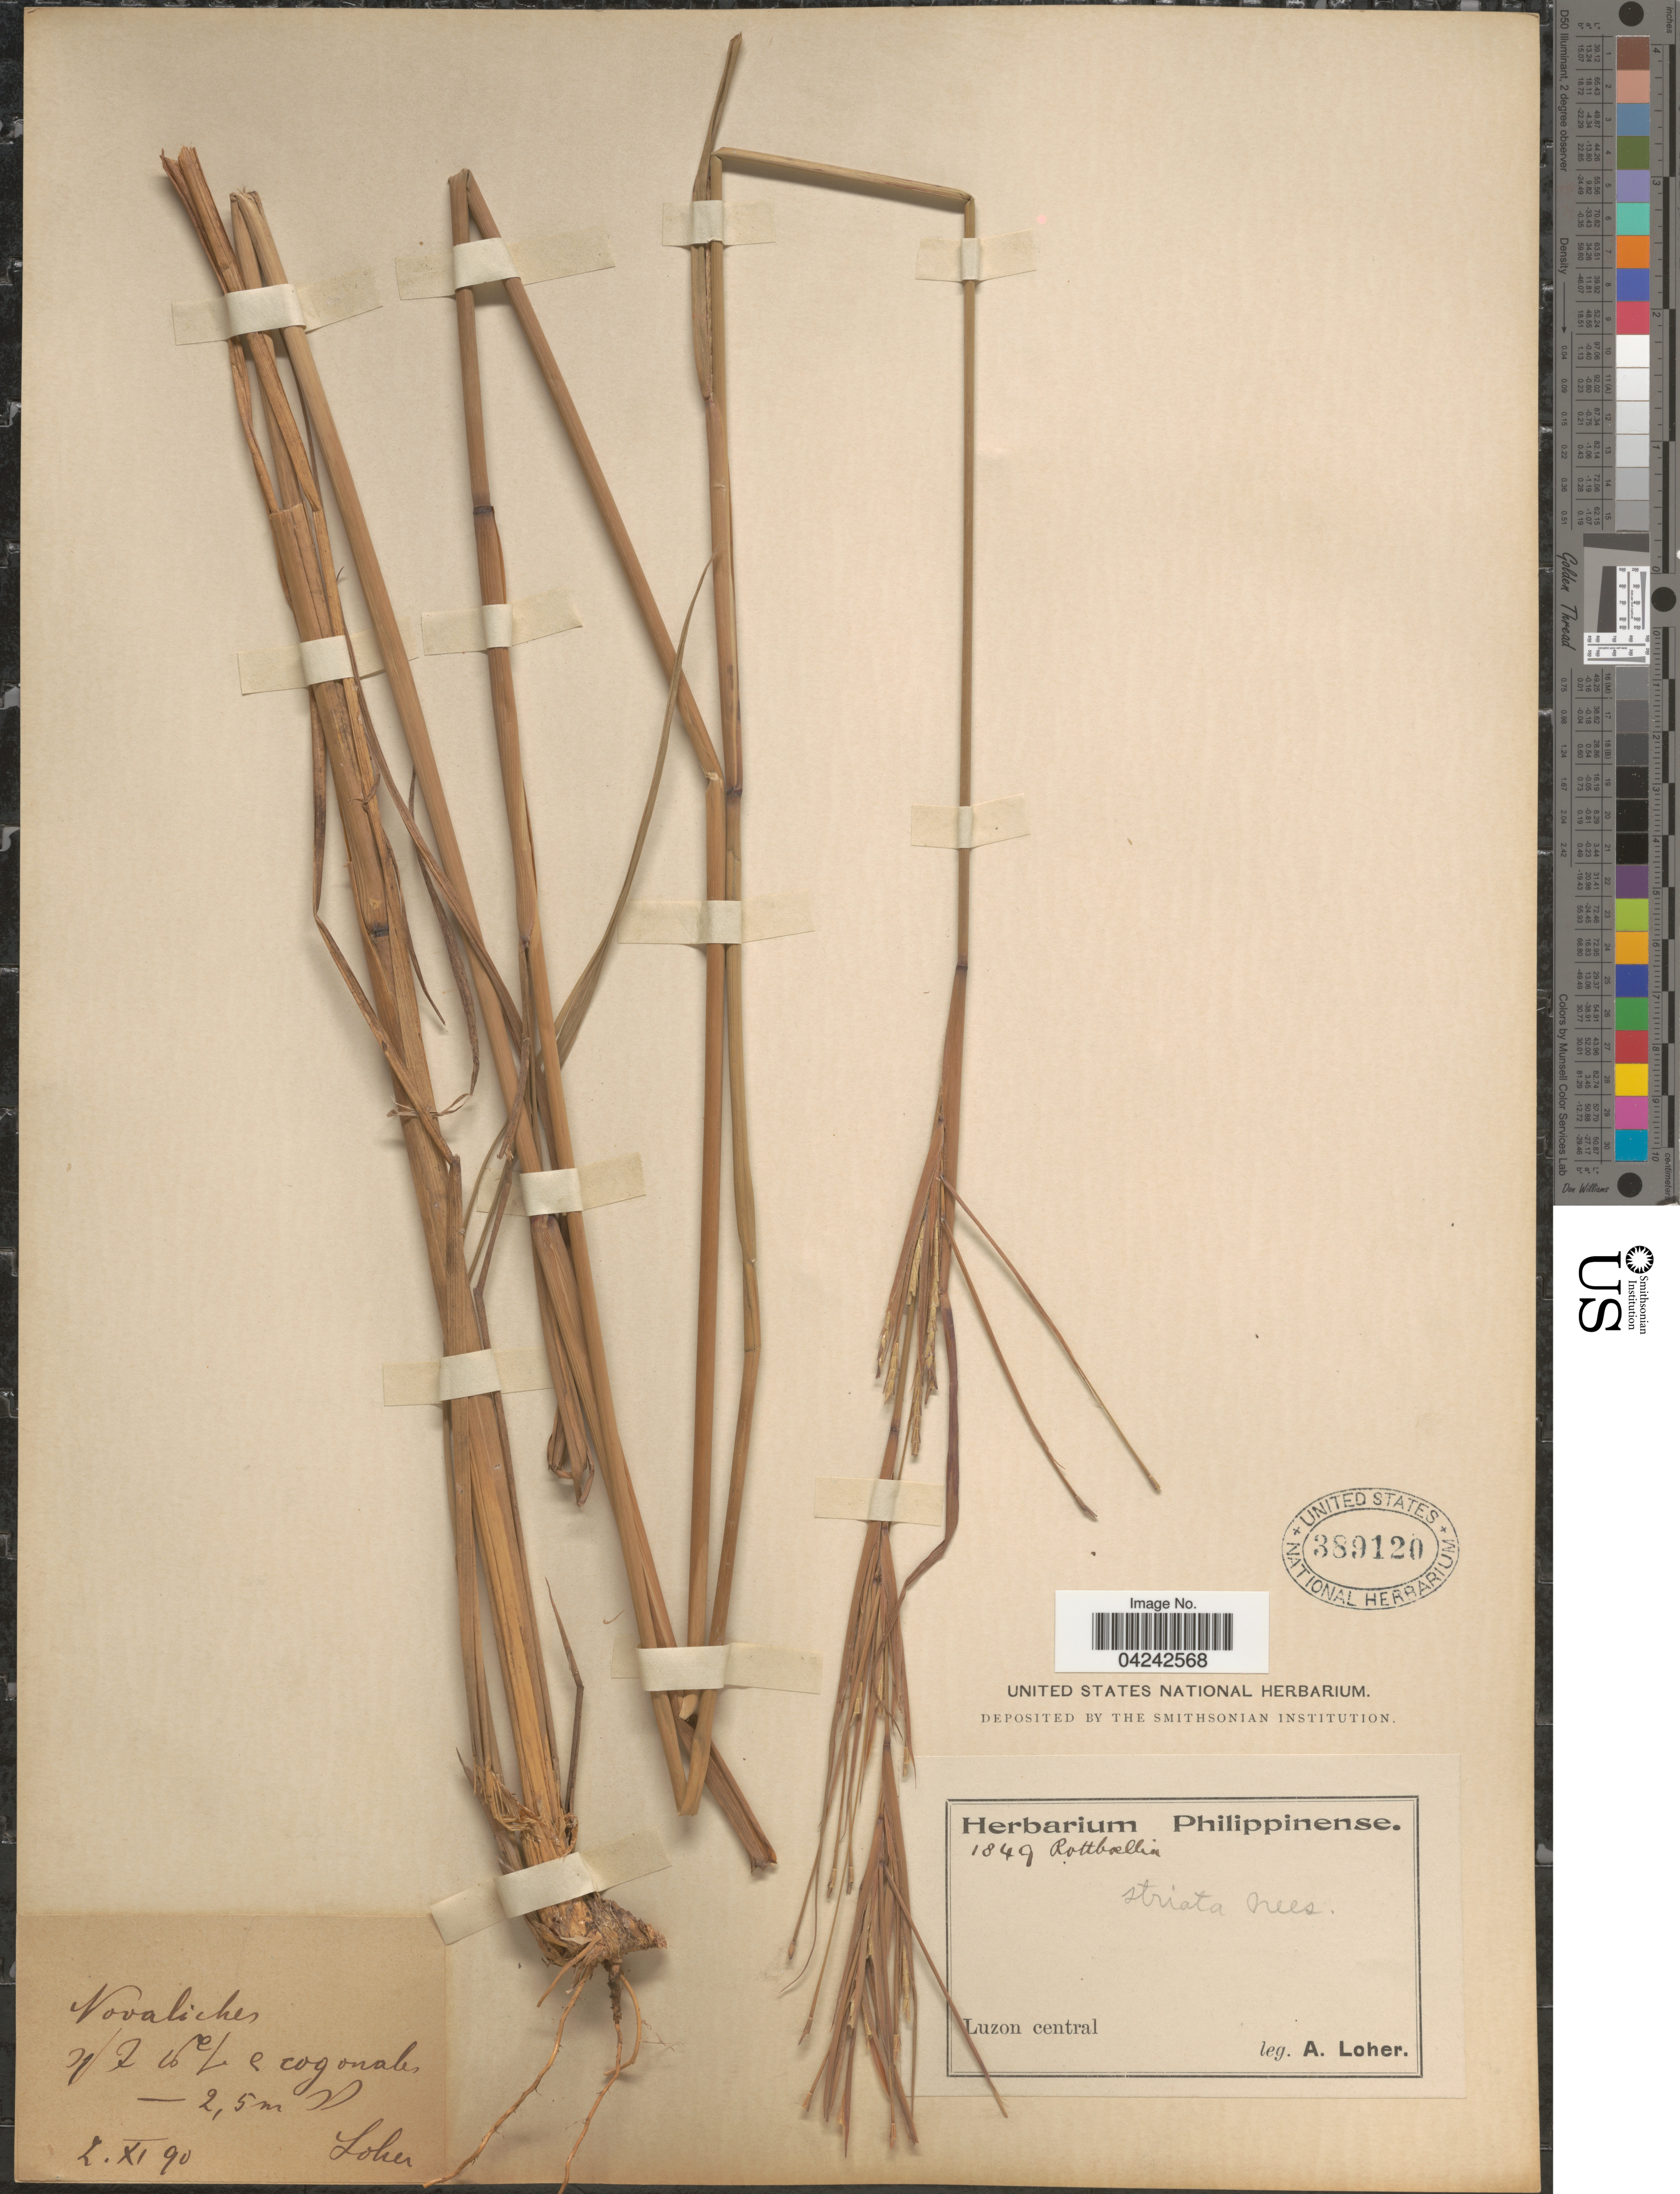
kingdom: Plantae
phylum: Tracheophyta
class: Liliopsida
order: Poales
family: Poaceae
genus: Rottboellia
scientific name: Rottboellia rottboellioides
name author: (R. Br.) Druce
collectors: A. Loher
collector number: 1849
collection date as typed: Transcribed d/m/y: 2/11/90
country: Philippines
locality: Novaliches.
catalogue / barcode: US 389120